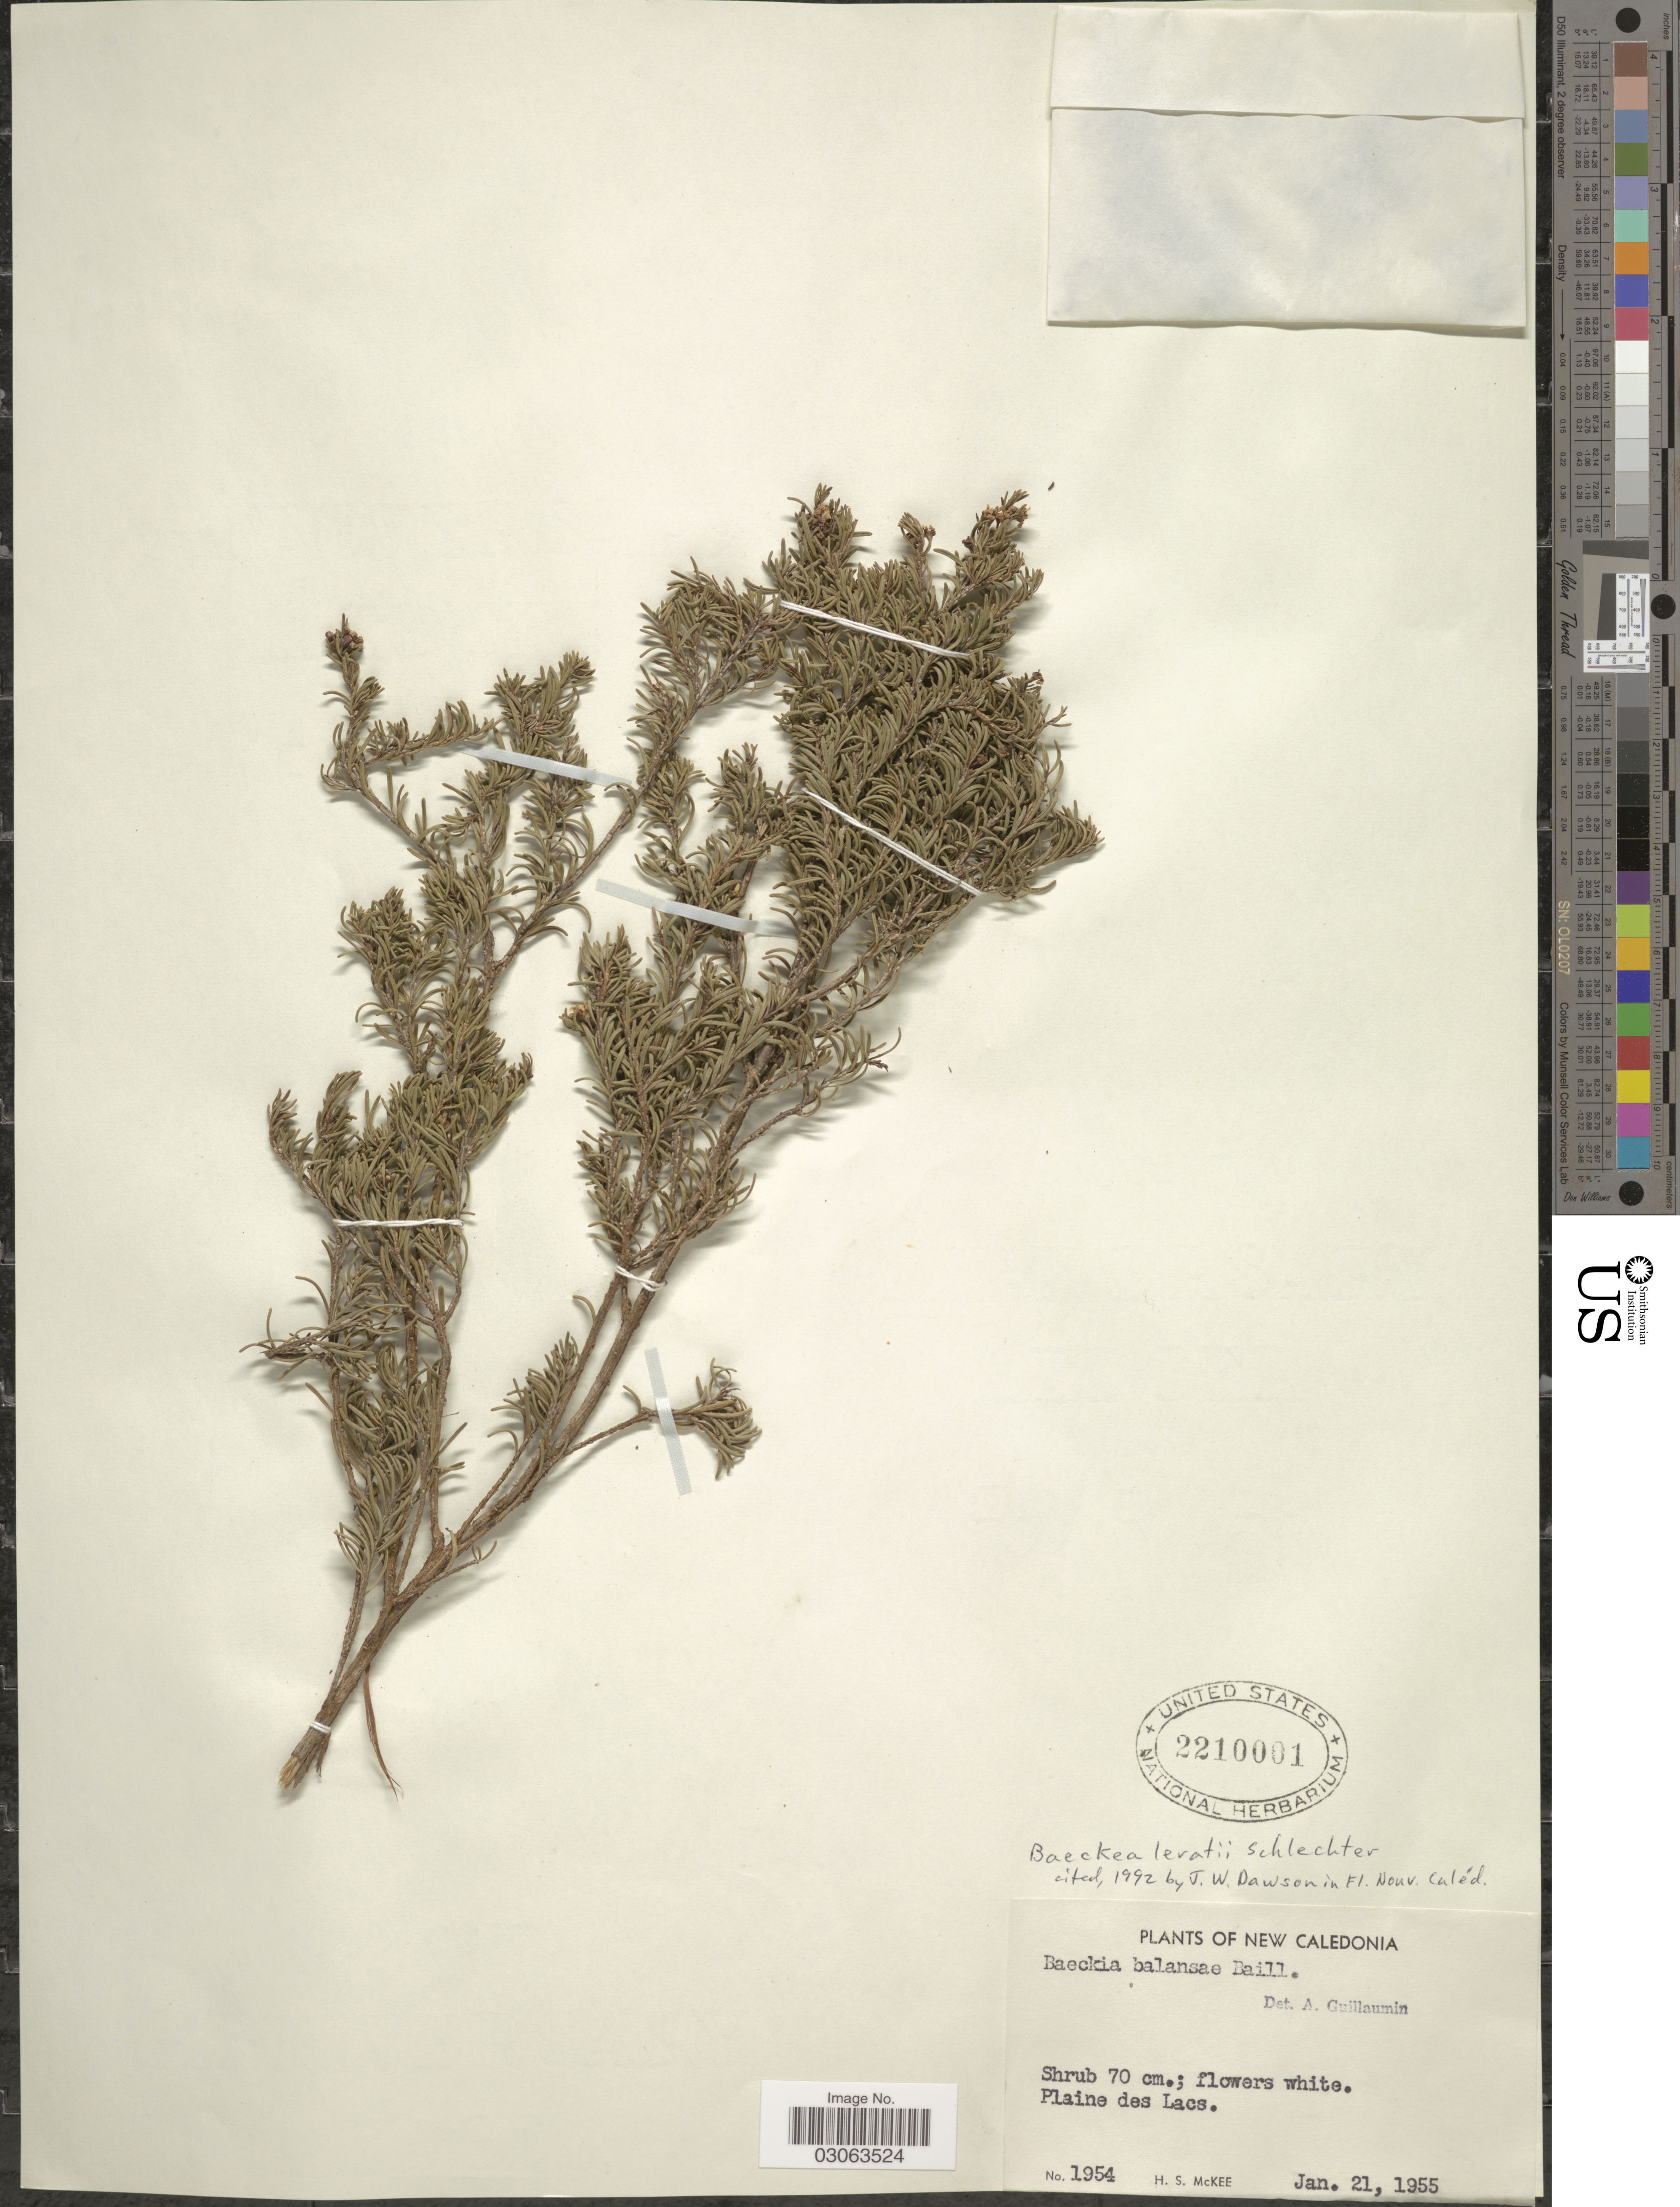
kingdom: Plantae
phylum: Tracheophyta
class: Magnoliopsida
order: Myrtales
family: Myrtaceae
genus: Sannantha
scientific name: Sannantha leratii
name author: (Schltr.) P.G. Wilson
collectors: H. S. McKee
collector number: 1954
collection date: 1955-01-21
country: New Caledonia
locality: Plaine des Lacs.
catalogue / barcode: US 2210001